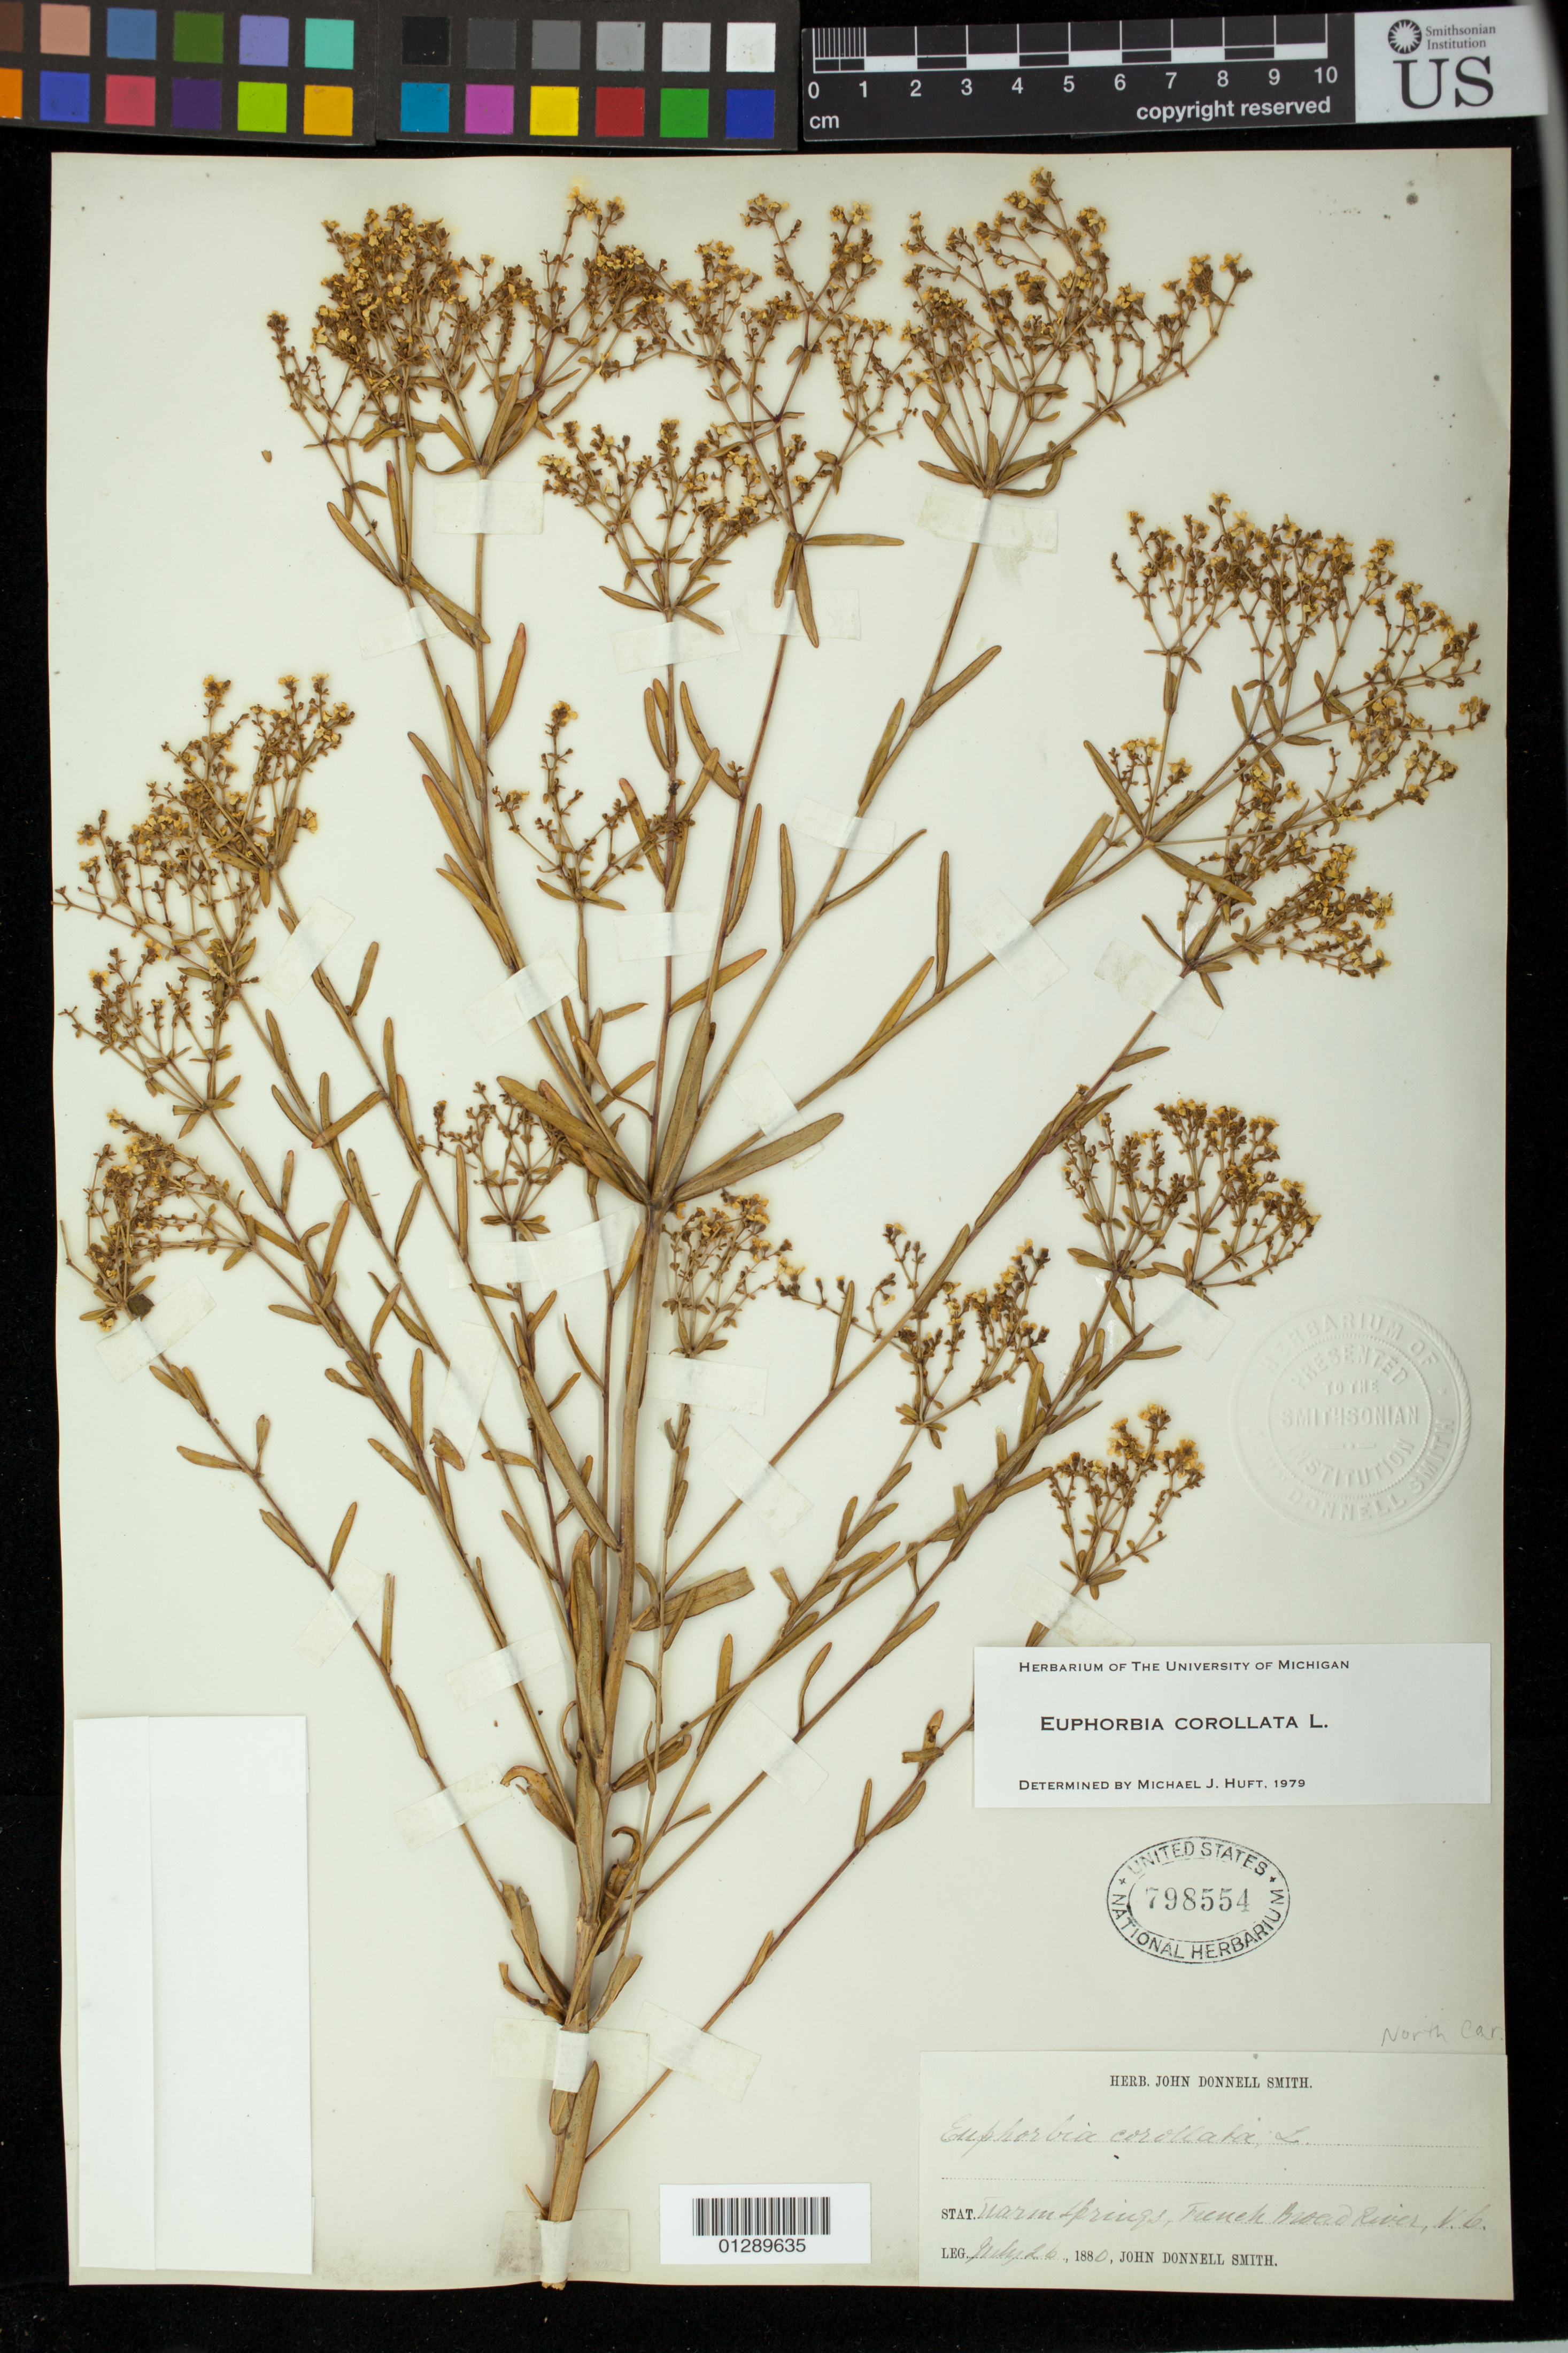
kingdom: Plantae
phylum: Tracheophyta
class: Magnoliopsida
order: Malpighiales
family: Euphorbiaceae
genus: Euphorbia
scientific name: Euphorbia corollata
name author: L.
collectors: J. Smith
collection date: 1880-07-26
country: United States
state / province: North Carolina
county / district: Bath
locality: Warm Springs, French Broad River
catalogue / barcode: US 798554